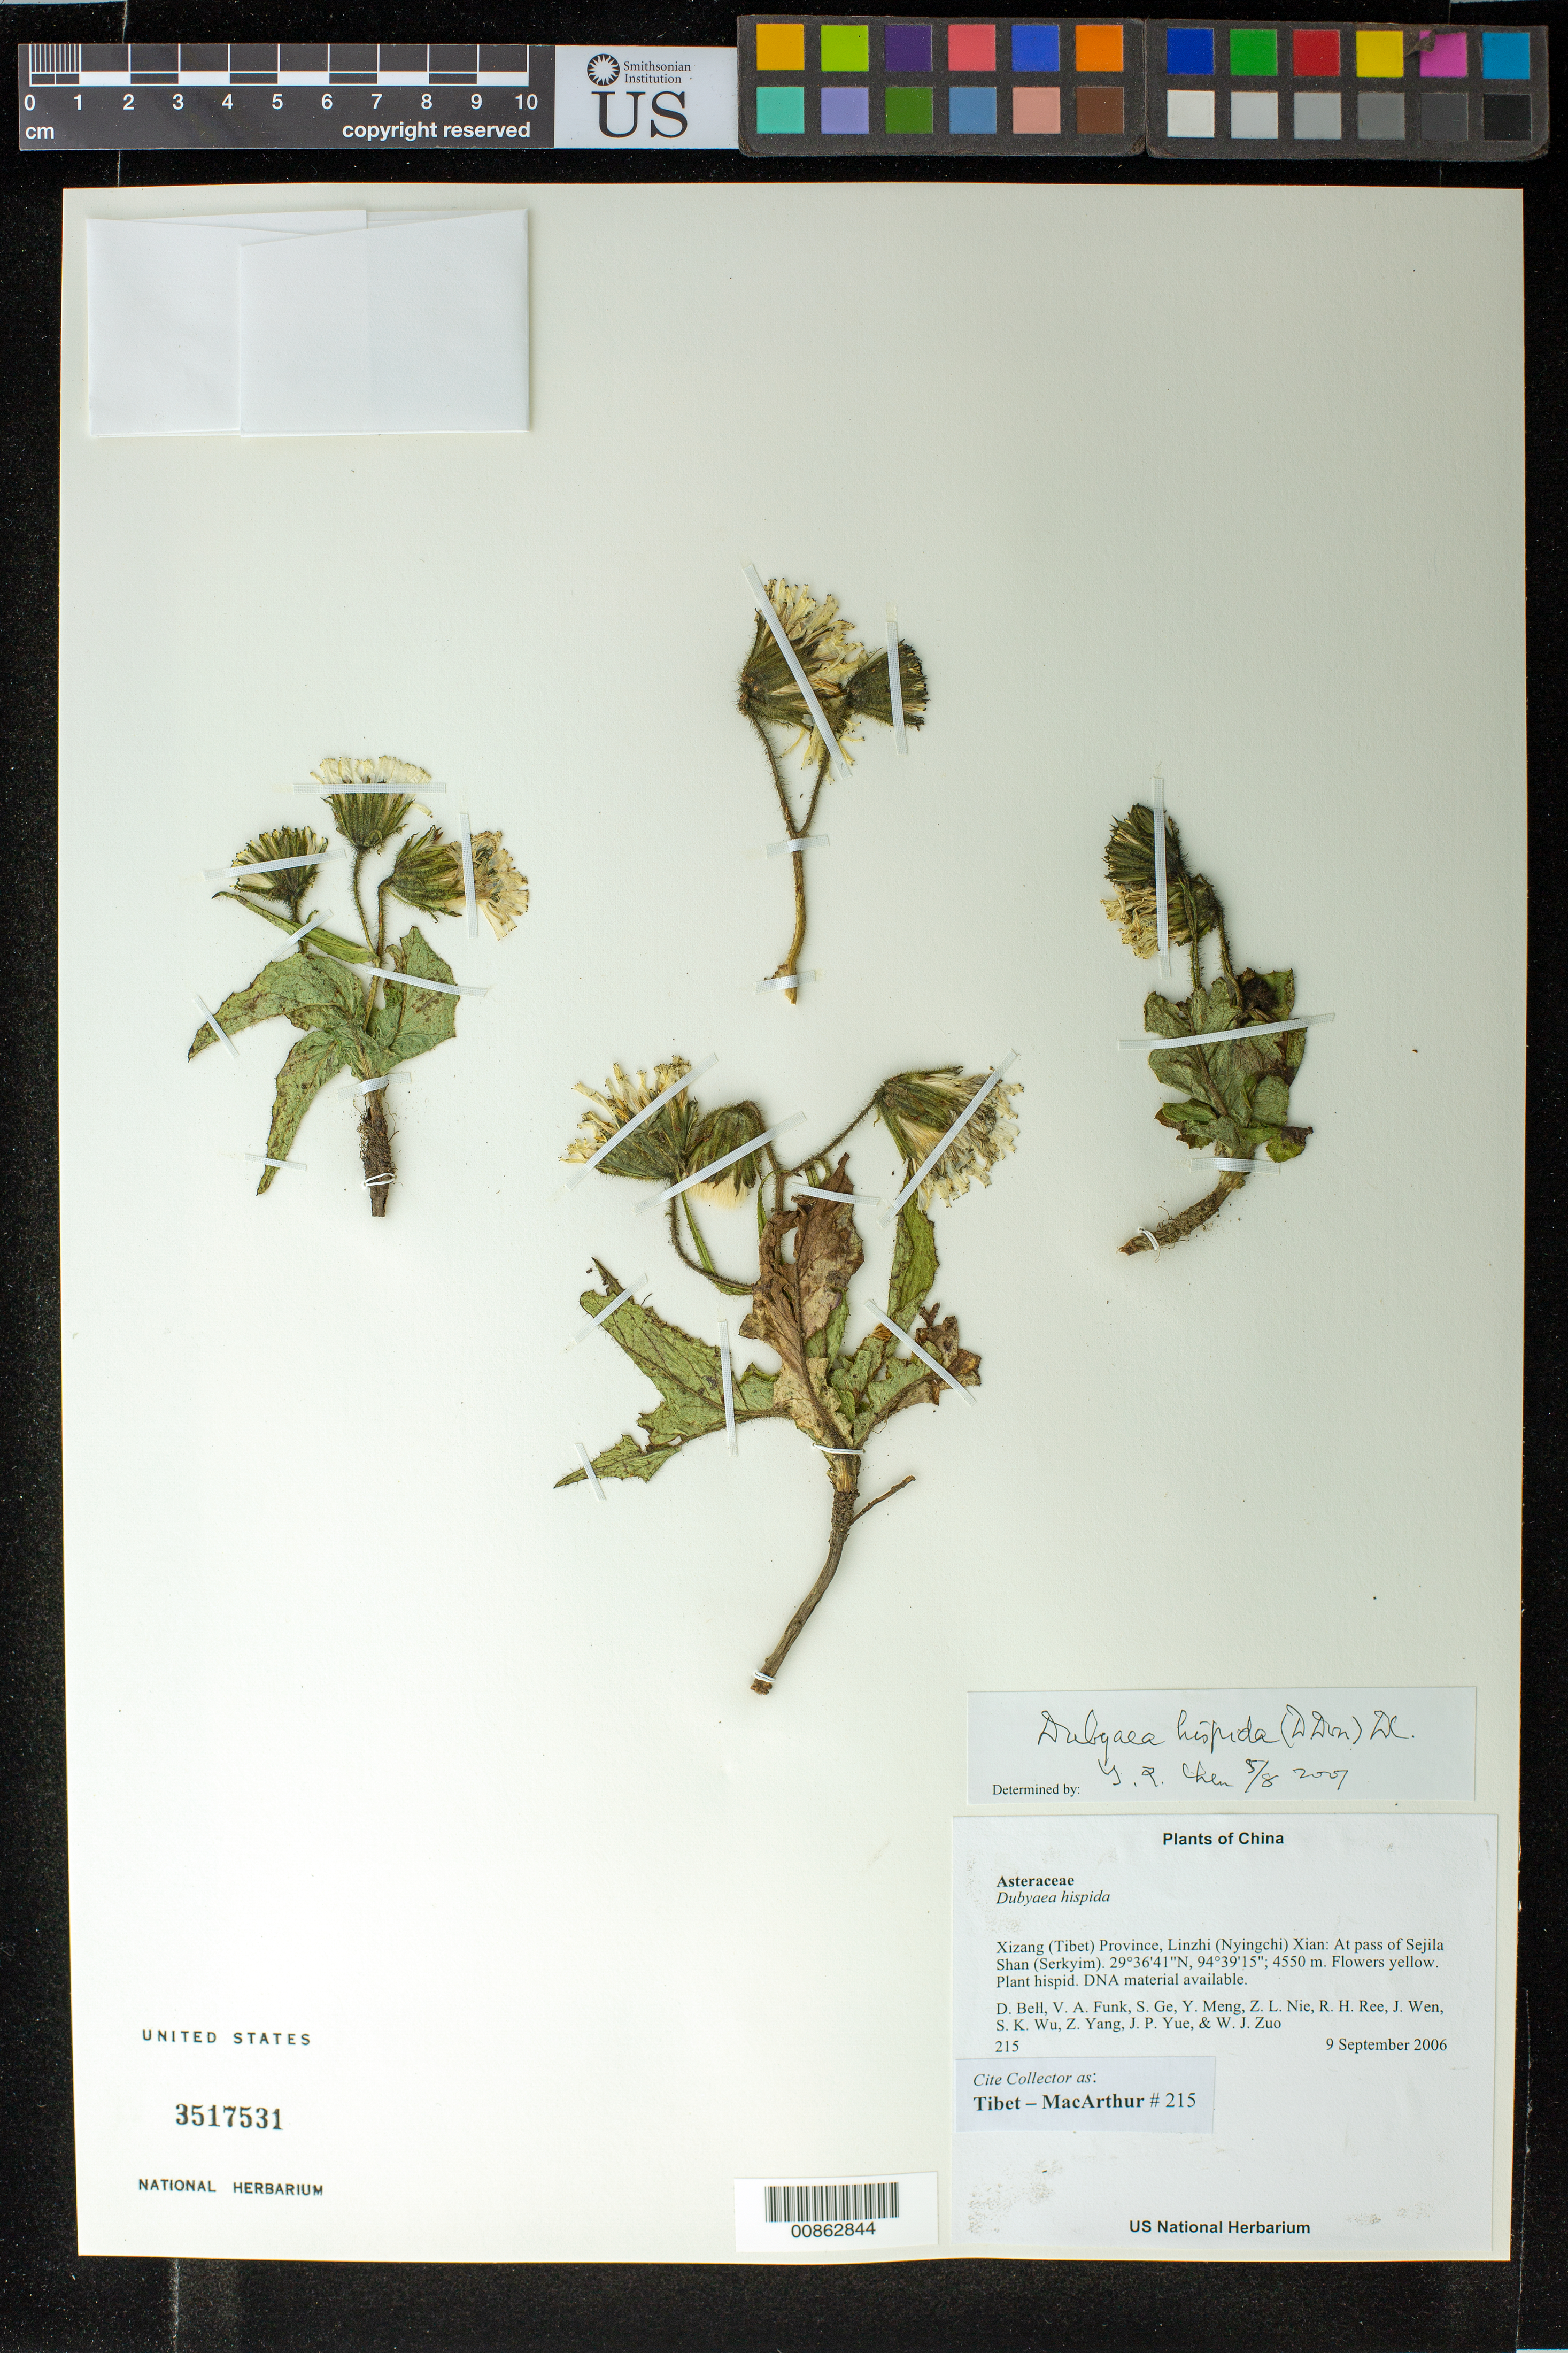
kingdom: Plantae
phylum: Tracheophyta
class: Magnoliopsida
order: Asterales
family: Asteraceae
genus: Dubyaea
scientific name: Dubyaea hispida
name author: (D. Don) DC.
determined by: Yilin Chen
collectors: Tibet-MacArthur, D. A. Bell, V. Funk, S. Ge, Y. Meng, Z. Nie, R. Ree, J. Wen, S. K. Wu, Z. Yang, J. Yue & W. Zuo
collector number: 215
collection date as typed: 09 Sep 2006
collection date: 2006-09-09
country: China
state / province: Xizang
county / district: Linzhi (Nyingchi) Xian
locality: At pass of Sejila Shan (Serkyim).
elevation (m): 4550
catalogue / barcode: US 3517531